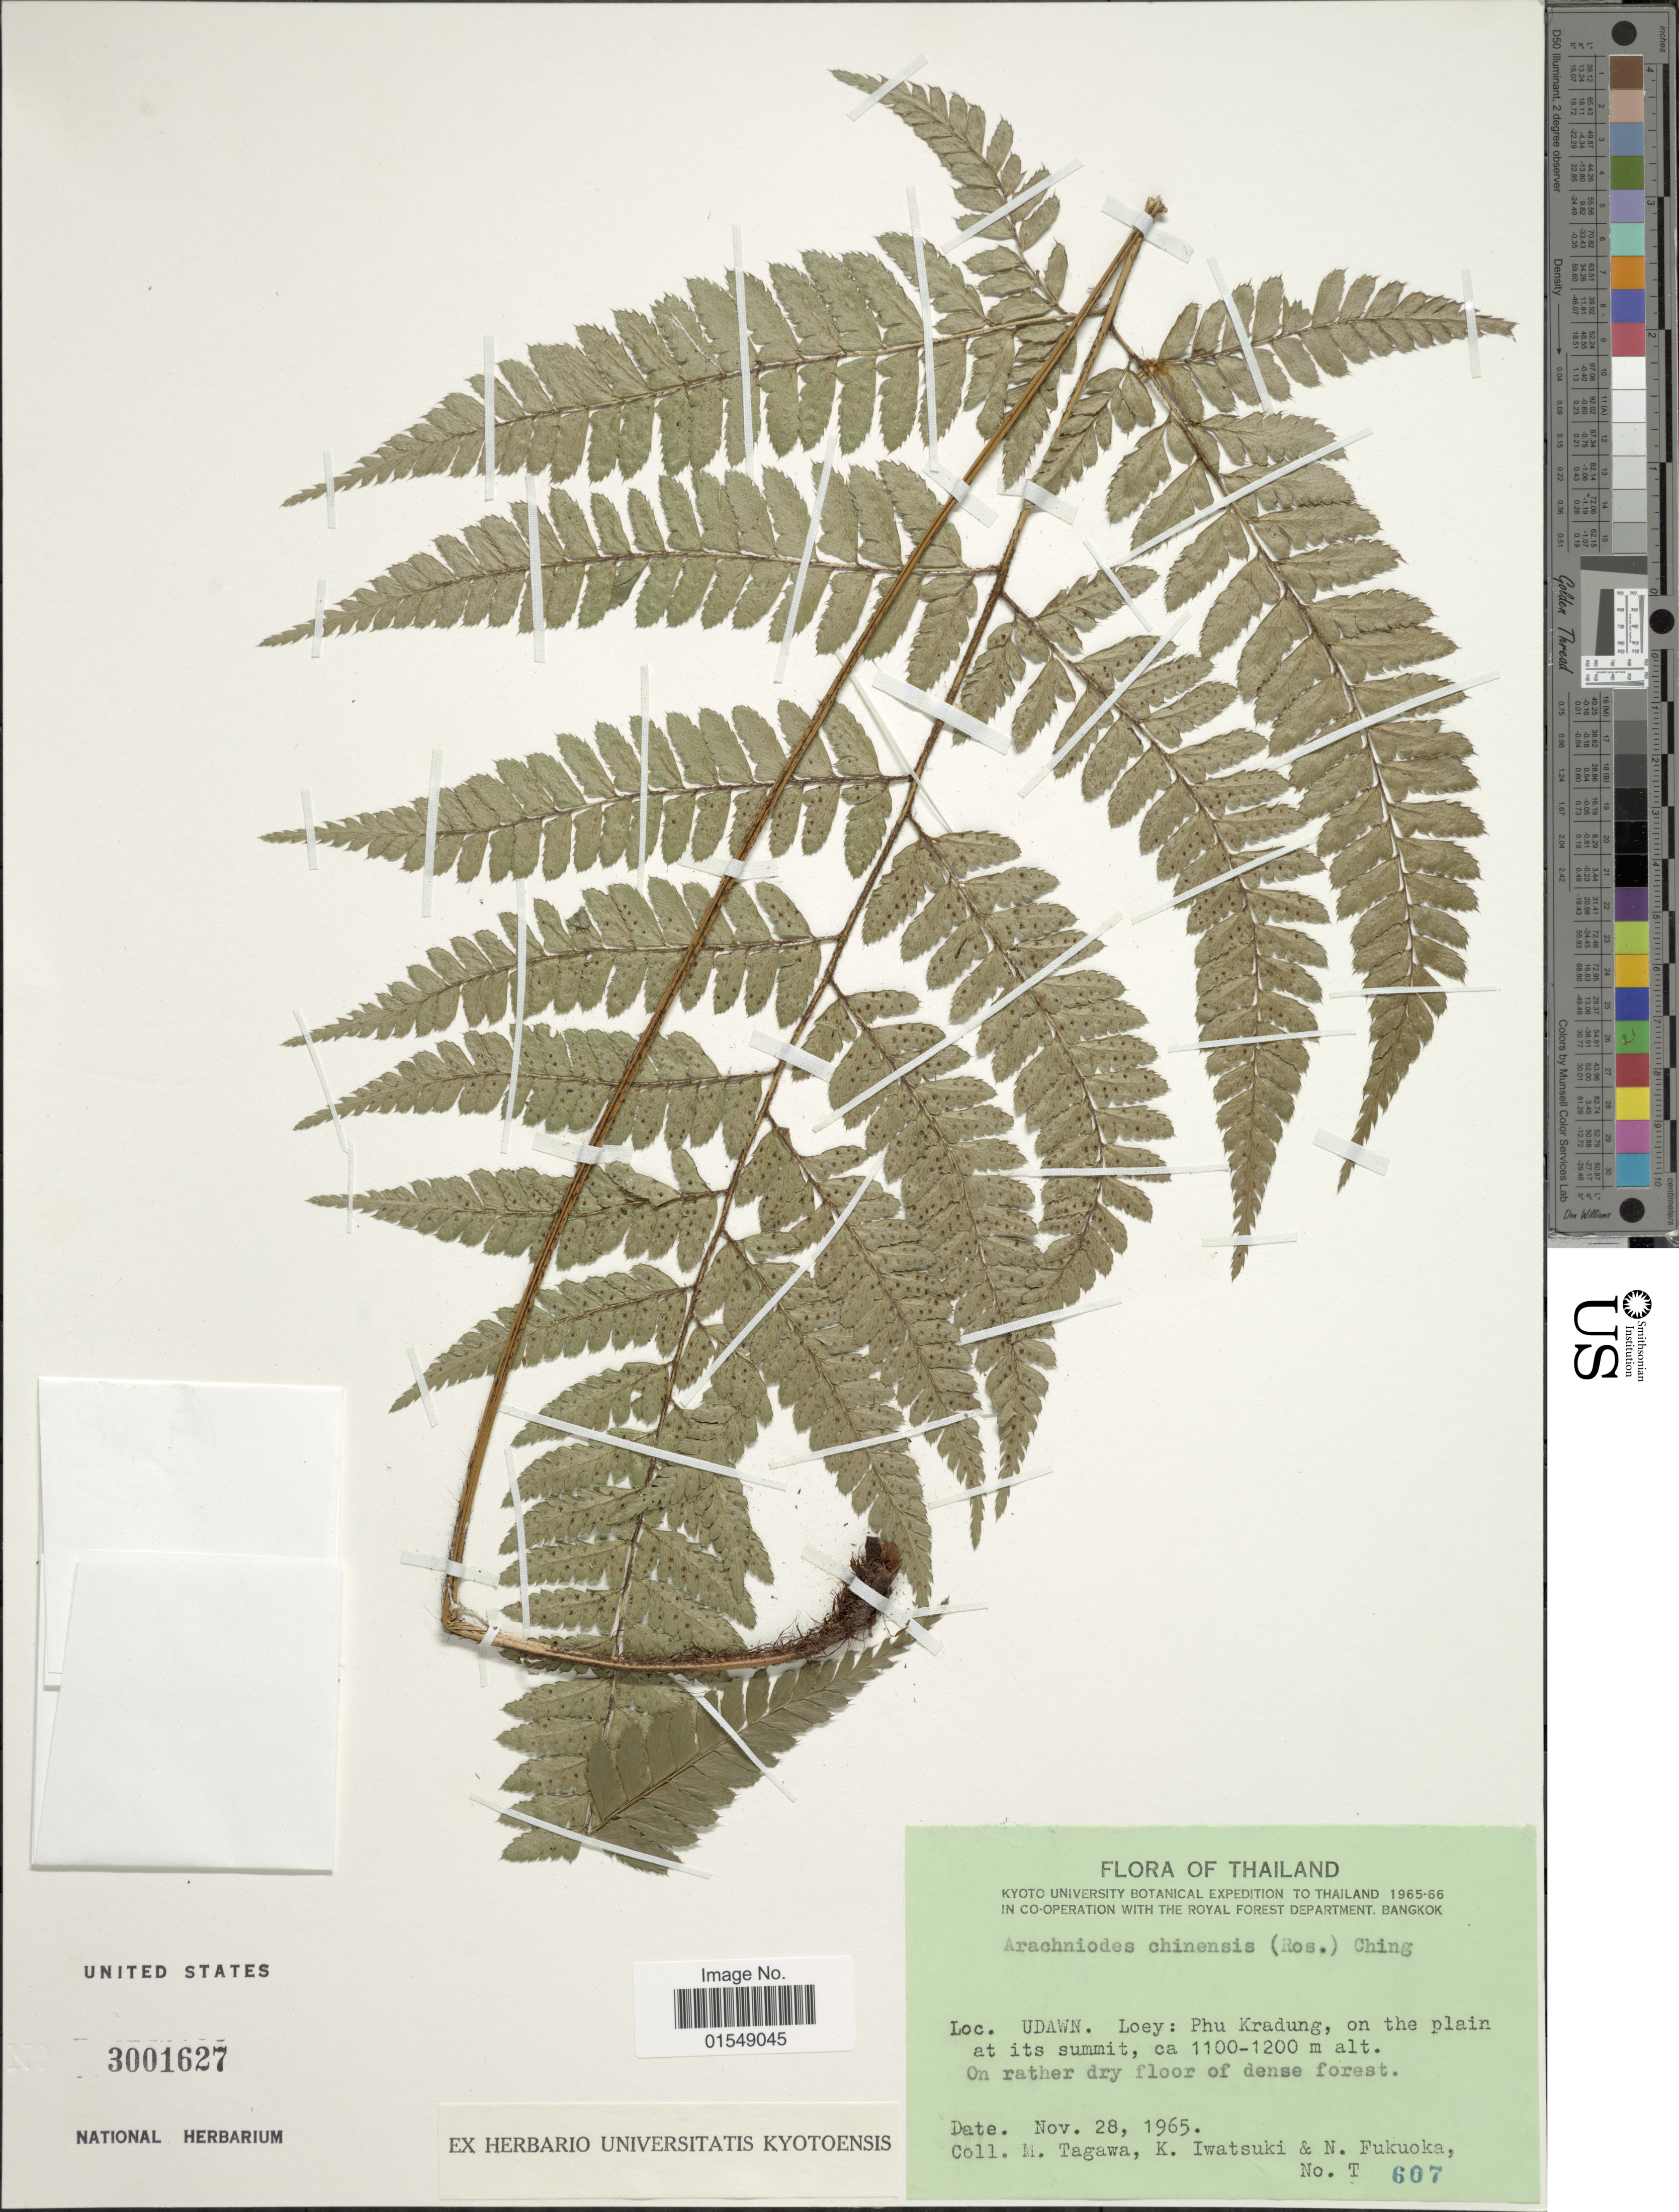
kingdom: Plantae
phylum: Tracheophyta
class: Polypodiopsida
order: Polypodiales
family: Dryopteridaceae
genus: Arachniodes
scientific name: Arachniodes chinensis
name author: (Rosenst.) Ching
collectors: M. Tagawa, K. Iwatsuki & N. Fukuoka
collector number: T607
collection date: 1965-11-28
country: Thailand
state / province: Loei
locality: Udawn, Loey: Phu Kradung, on the plain at its summit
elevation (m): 1100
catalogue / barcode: US 3001627